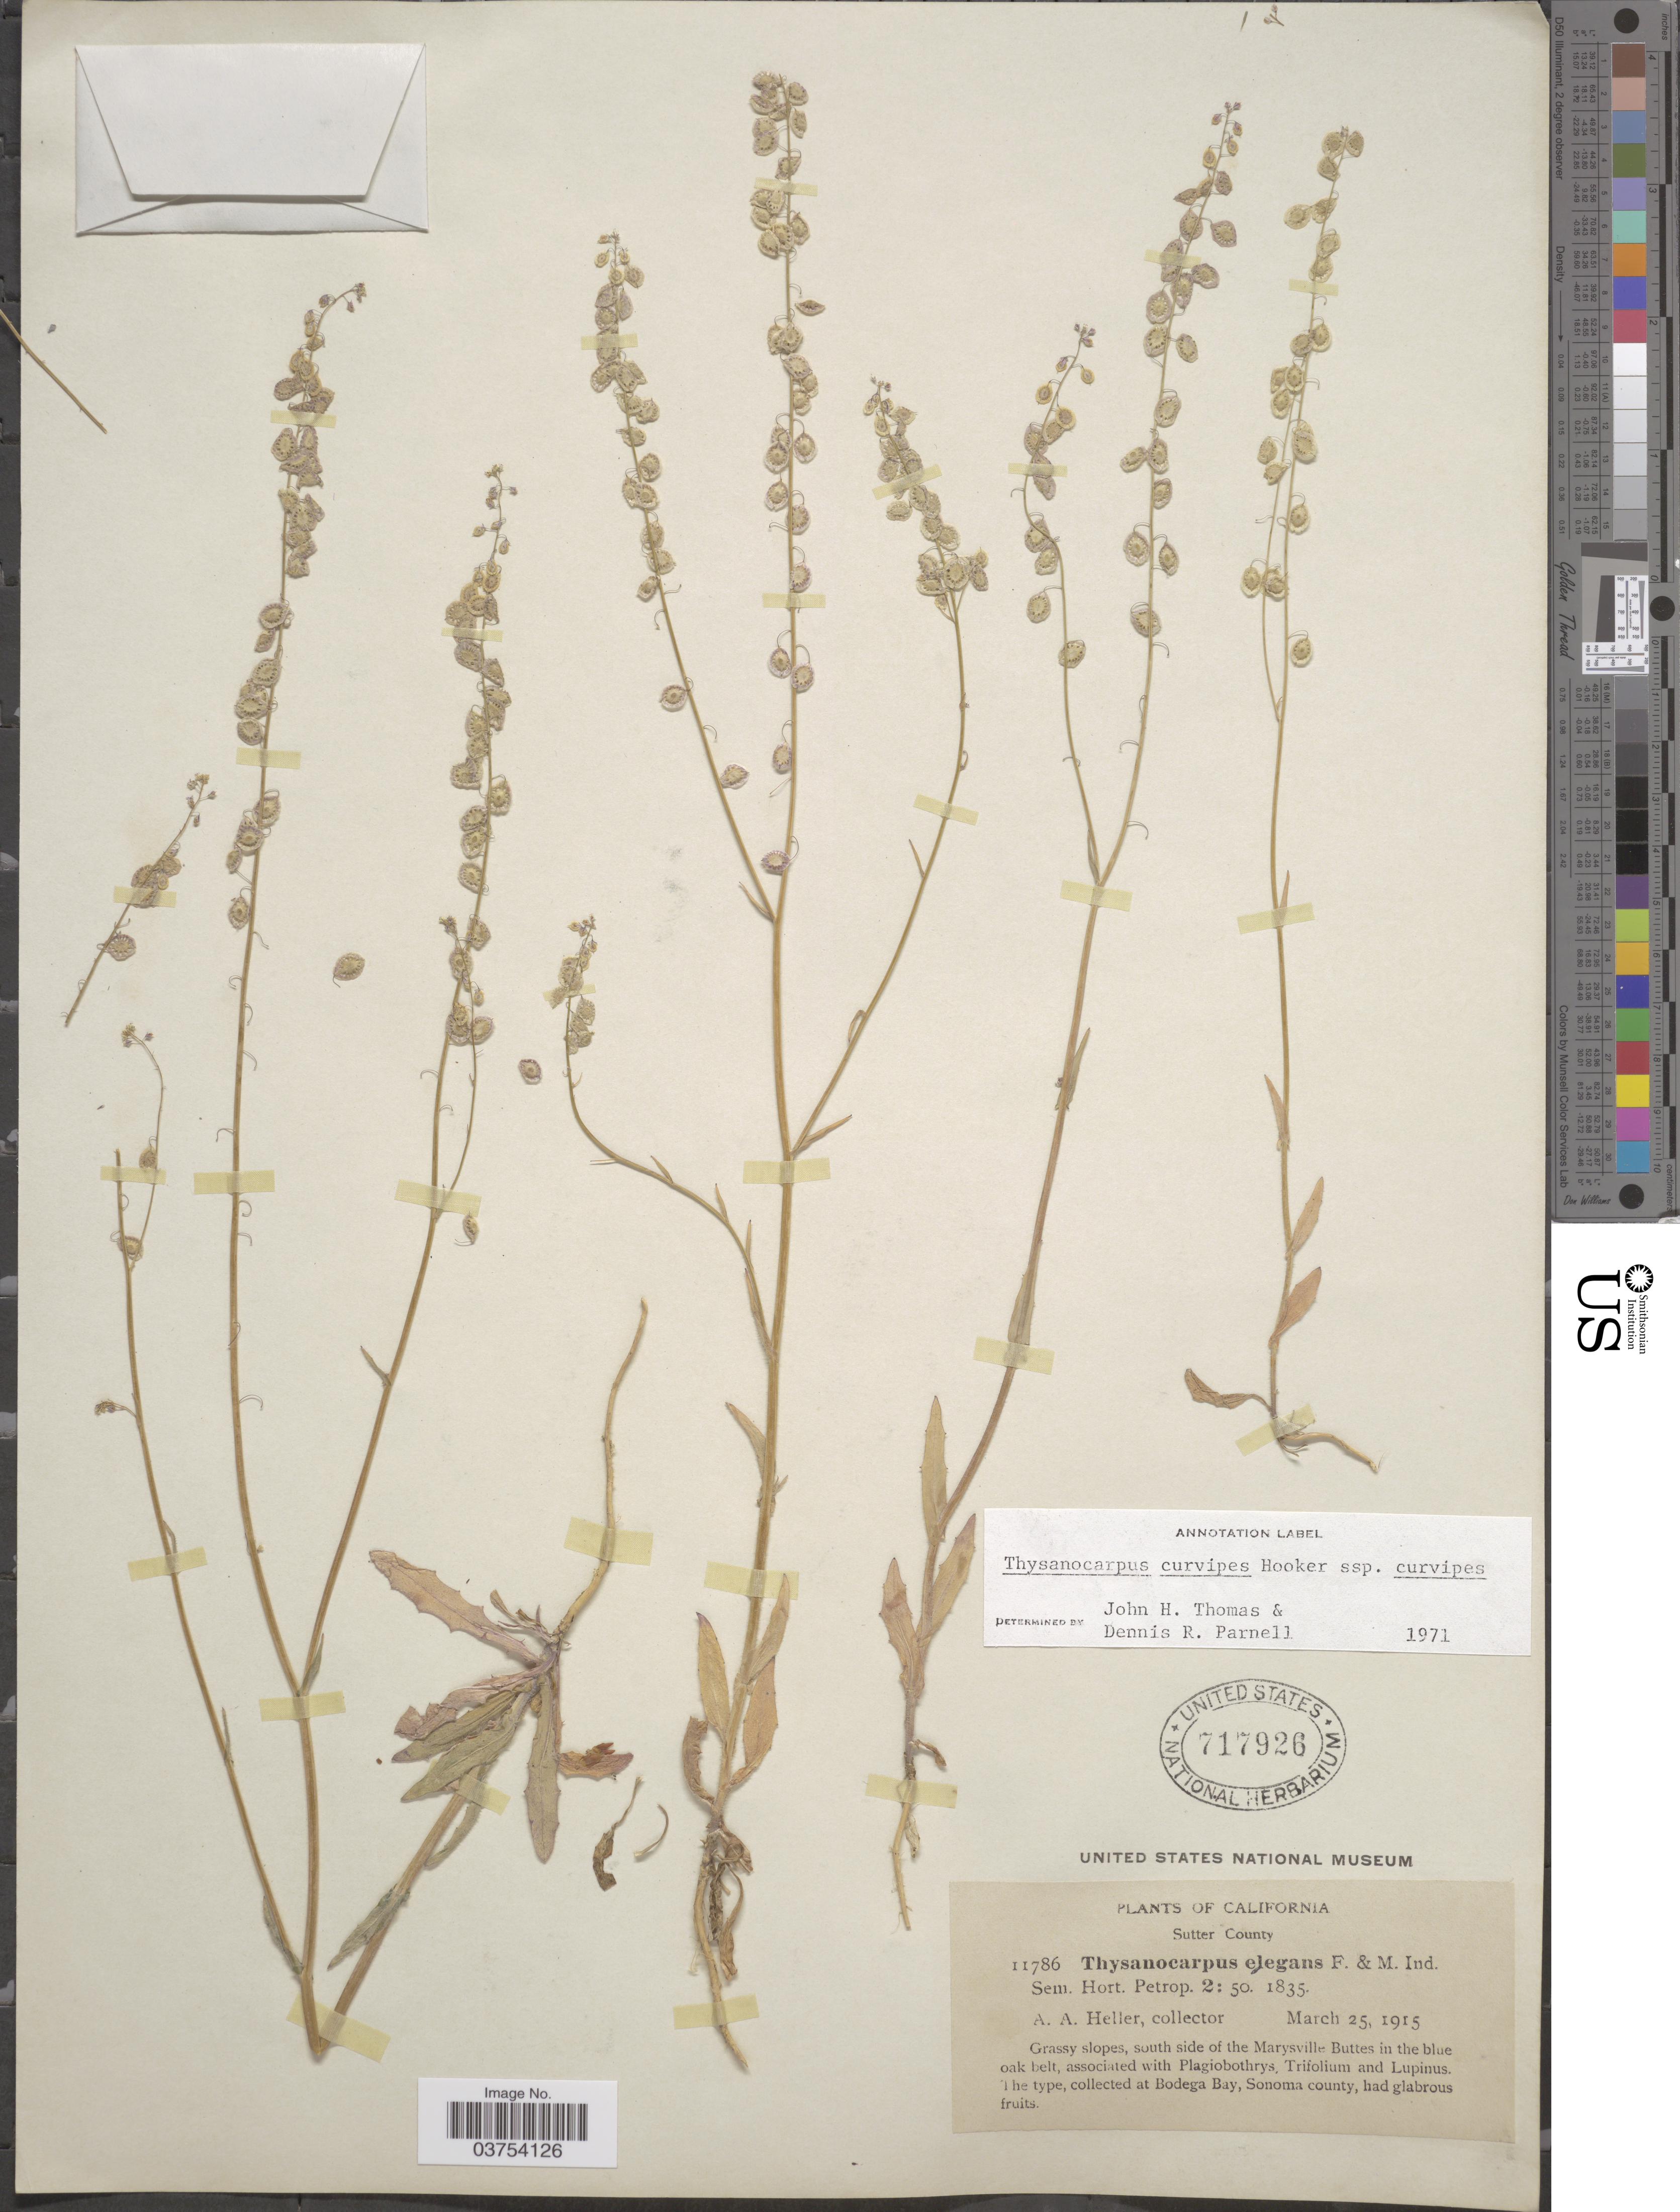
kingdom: Plantae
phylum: Tracheophyta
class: Magnoliopsida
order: Brassicales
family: Brassicaceae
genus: Thysanocarpus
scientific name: Thysanocarpus curvipes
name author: Hook.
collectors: A. A. Heller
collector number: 11786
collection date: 1915-03-25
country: United States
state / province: California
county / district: Sutter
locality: Sutter County. Grassy slopes, south side of the Marysville Buttes in the blue oak belt. Bodega Bay, Sonoma county.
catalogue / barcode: US 717926